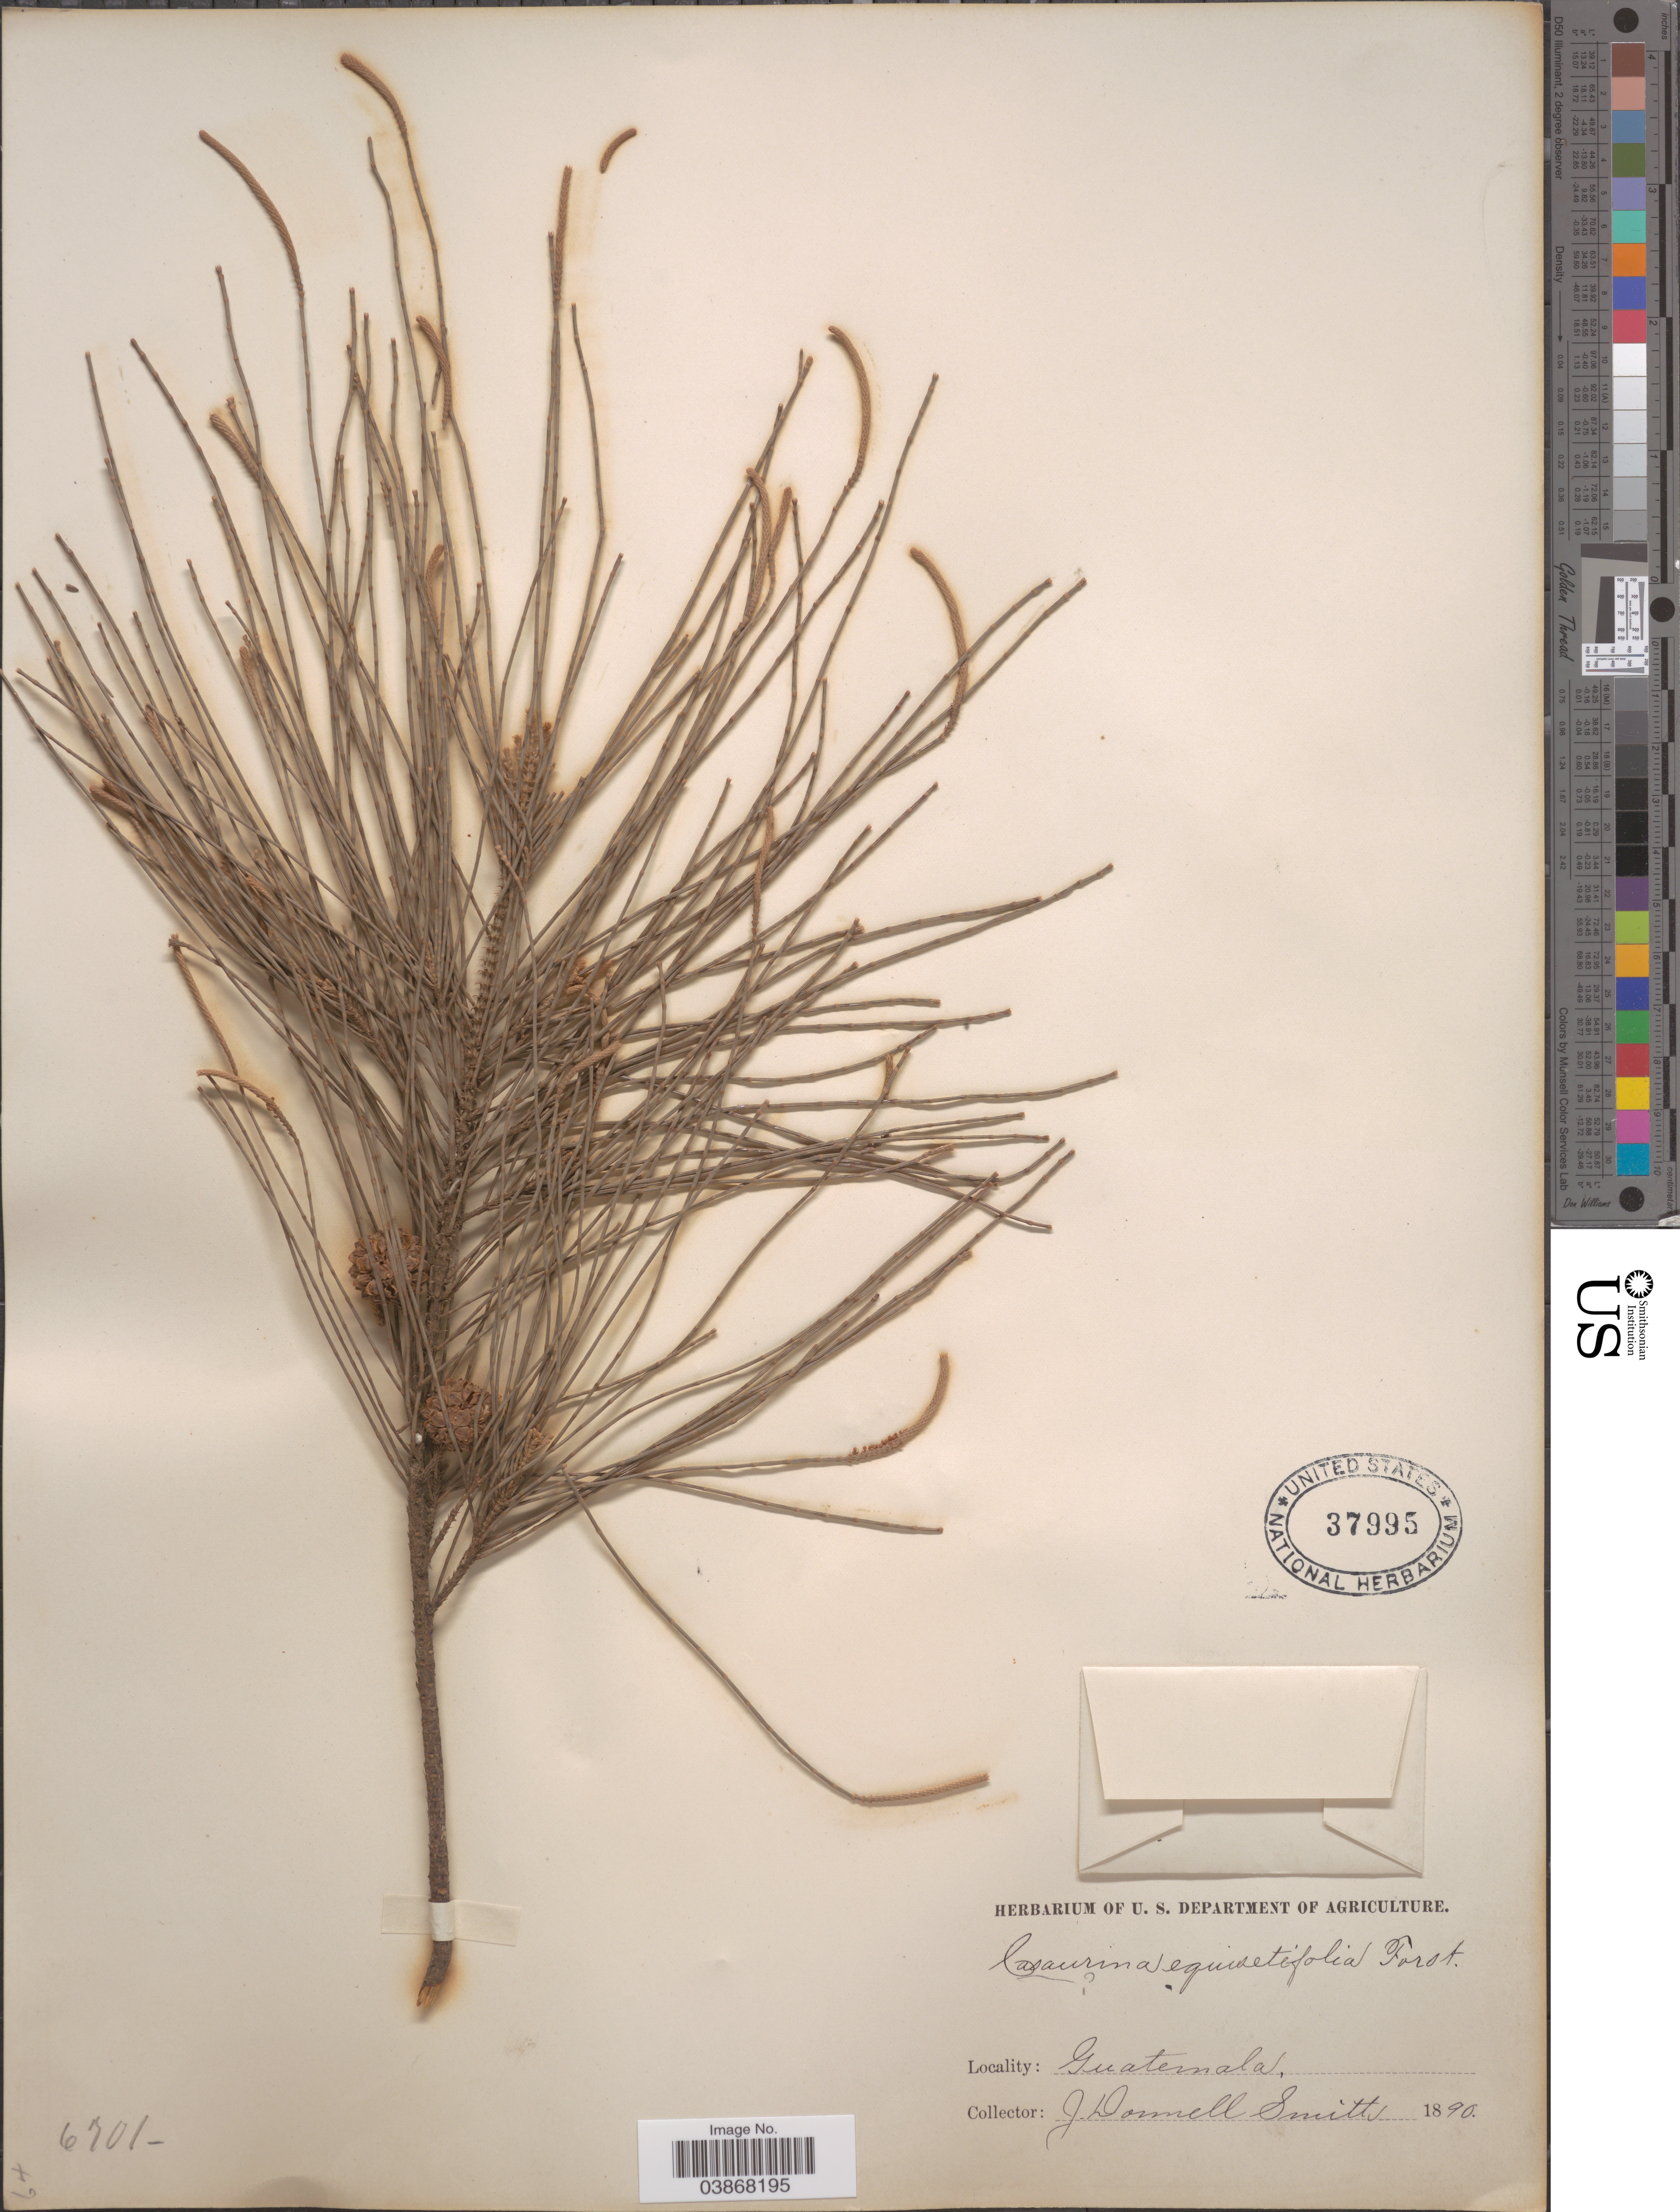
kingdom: Plantae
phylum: Tracheophyta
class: Magnoliopsida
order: Fagales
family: Casuarinaceae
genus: Casuarina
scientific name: Casuarina equisetifolia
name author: L.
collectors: J. Donnell Smith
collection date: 1890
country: Guatemala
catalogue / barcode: US 37995